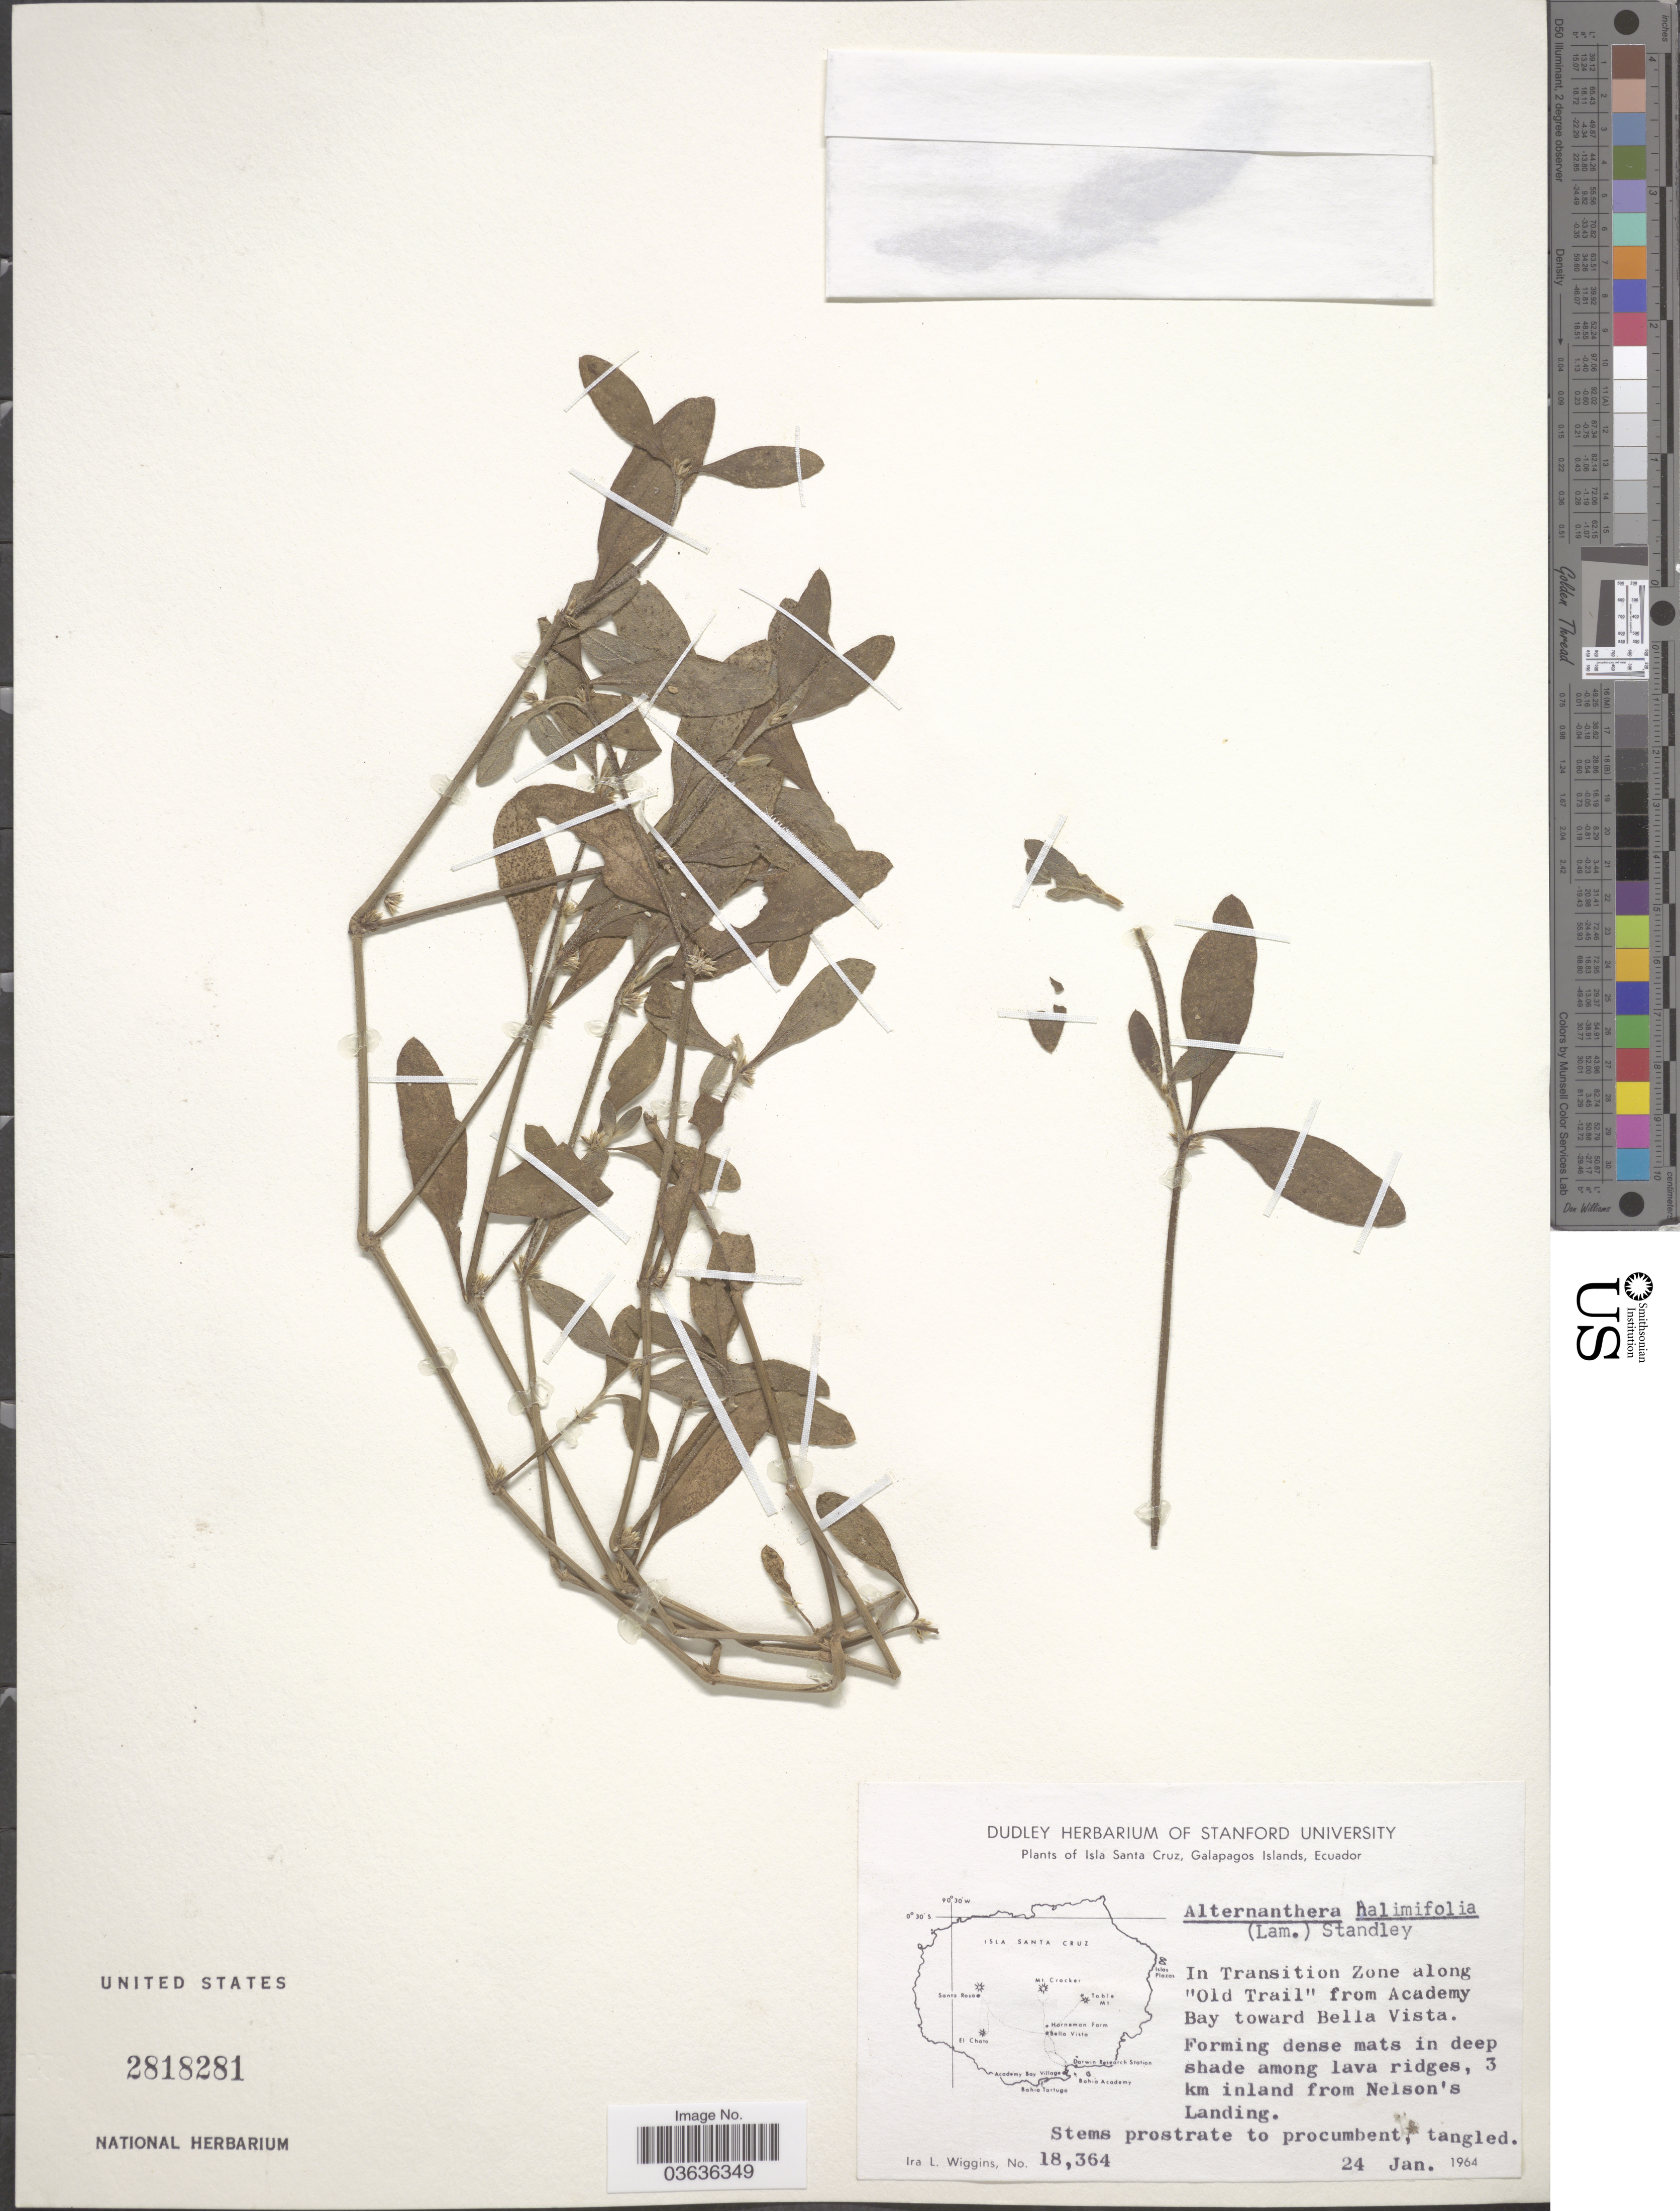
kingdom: Plantae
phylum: Tracheophyta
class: Magnoliopsida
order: Caryophyllales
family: Amaranthaceae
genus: Alternanthera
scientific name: Alternanthera halimifolia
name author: (Lam.) Standl. ex Pittier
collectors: I. L. Wiggins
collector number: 18364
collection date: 1964-01-24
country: Ecuador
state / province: Colón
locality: Isla Santa Cruz, Galapagos Islands. 3 km inland from Nelson's Landing.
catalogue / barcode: US 2818281